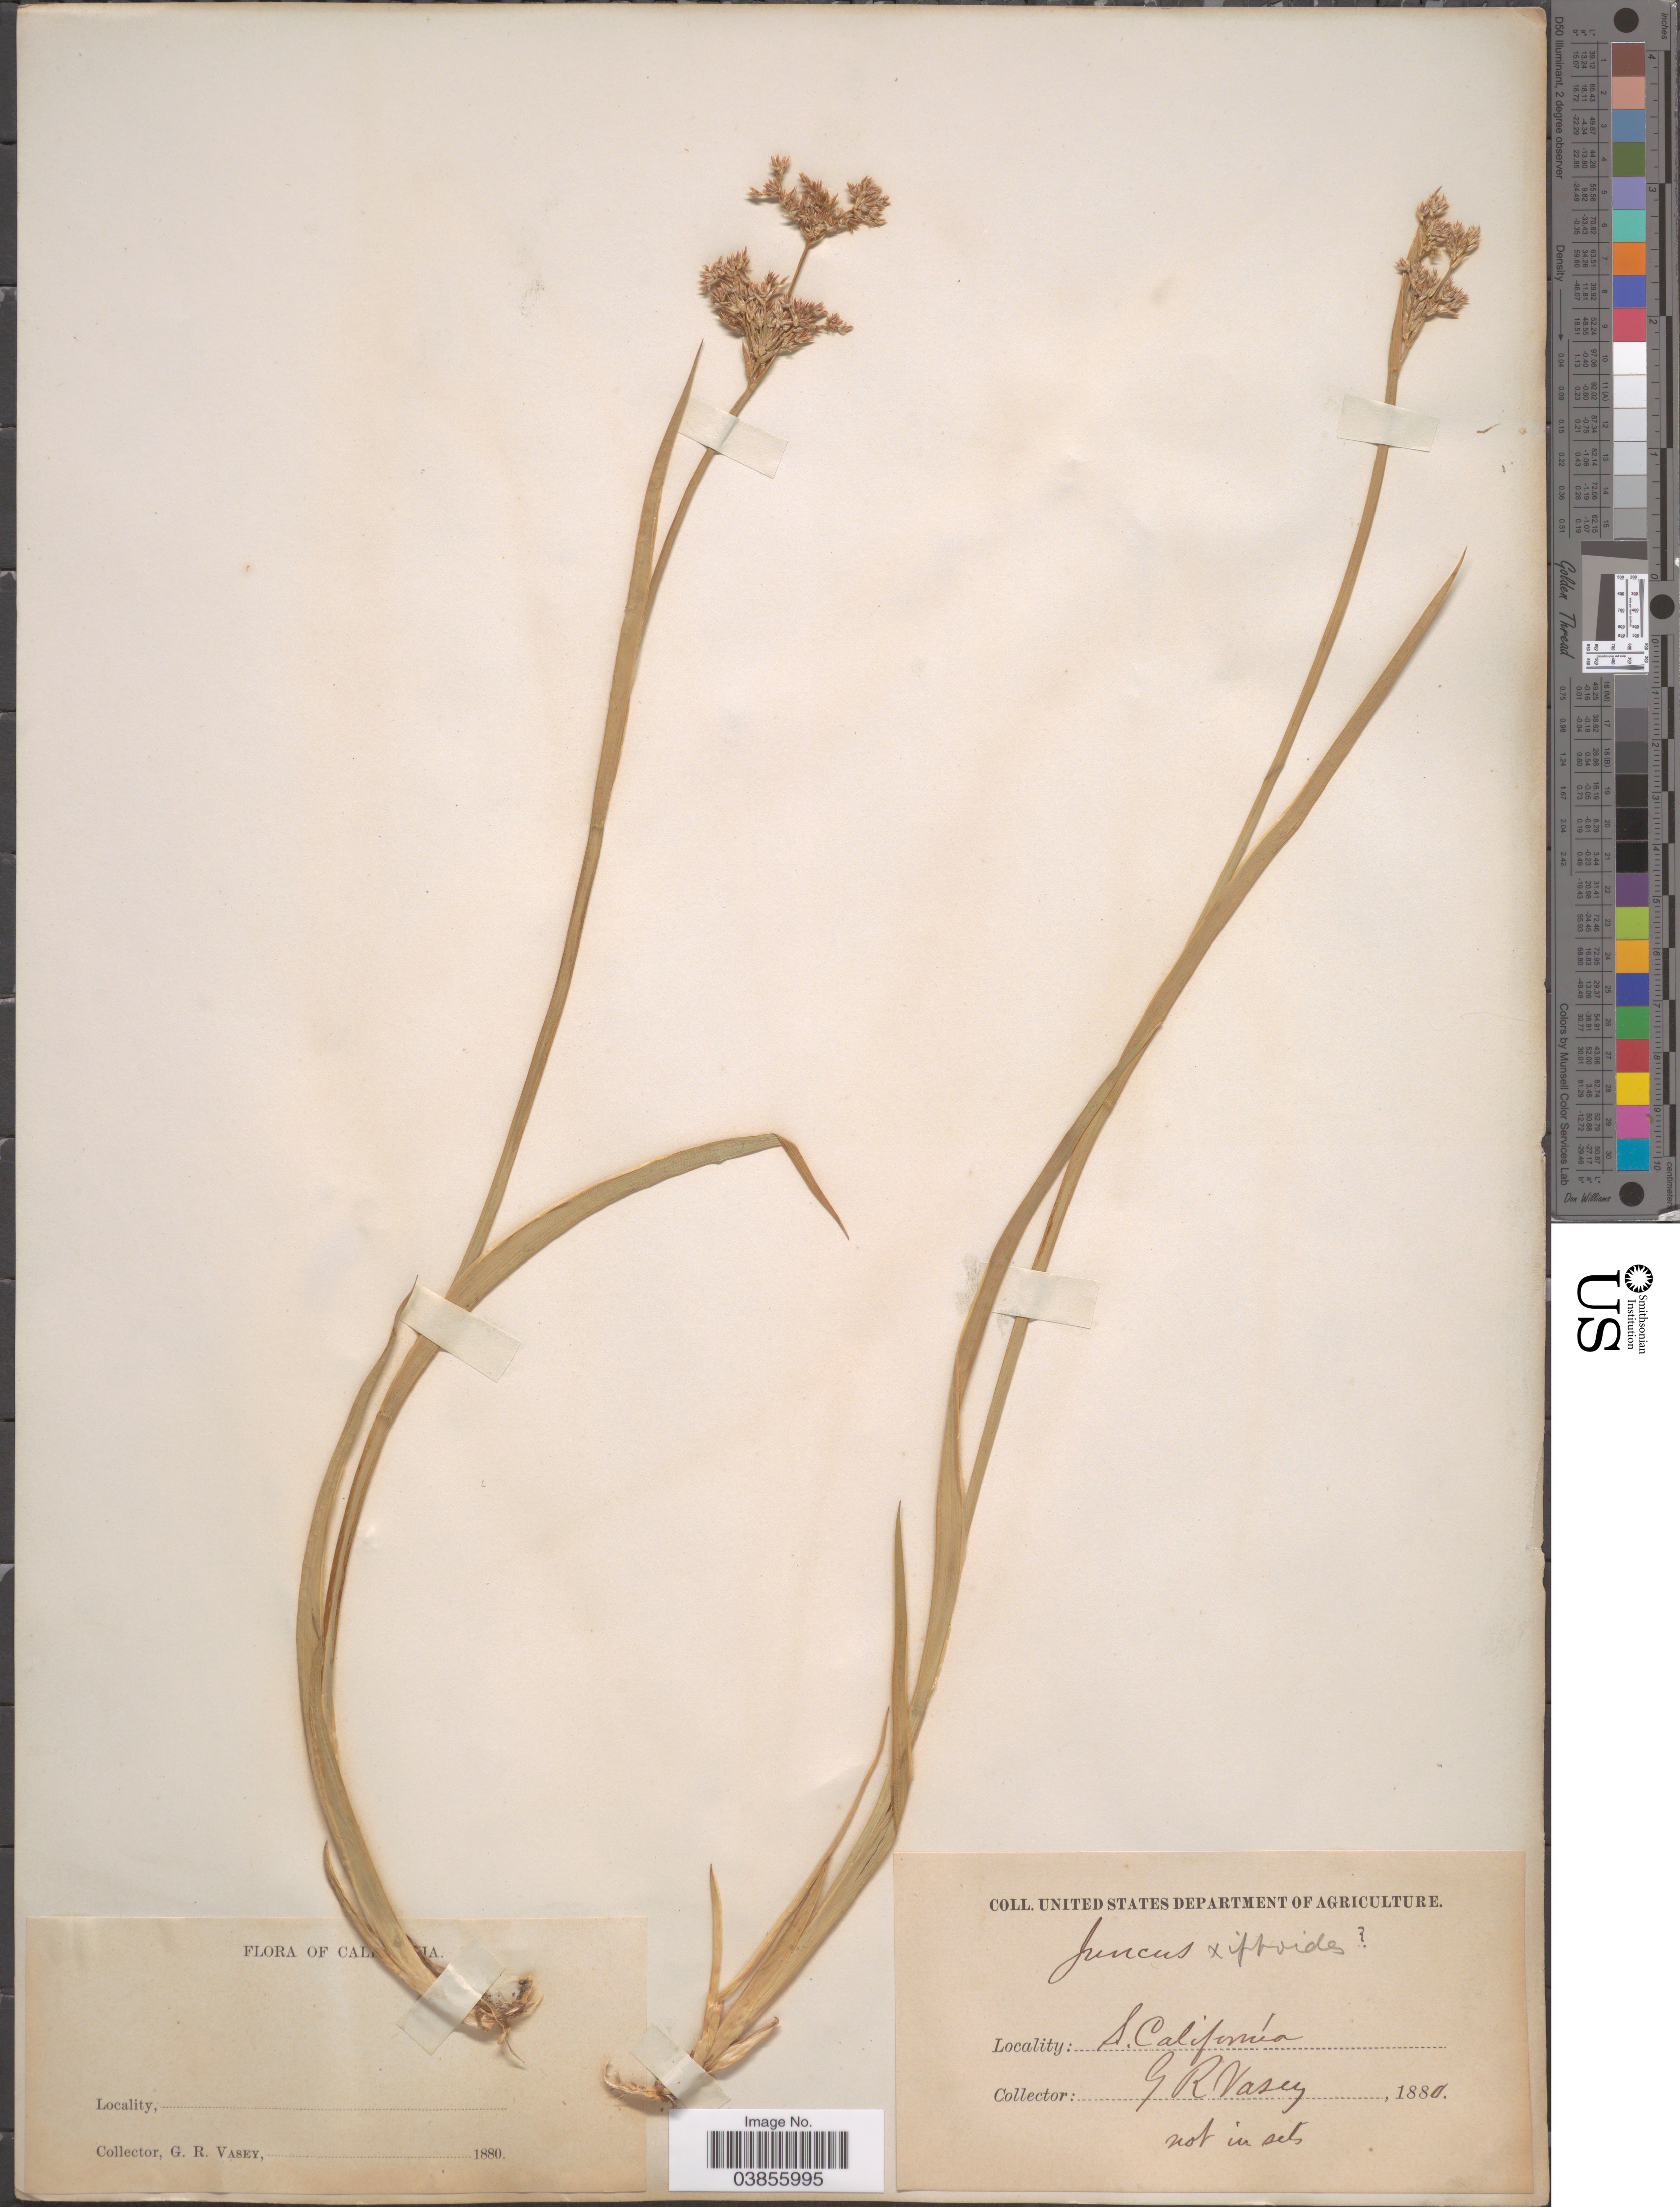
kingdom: Plantae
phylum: Tracheophyta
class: Liliopsida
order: Poales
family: Juncaceae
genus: Juncus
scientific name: Juncus oxymeris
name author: Engelm.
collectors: G. R. Vasey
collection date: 1880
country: United States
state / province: California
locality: S. California.